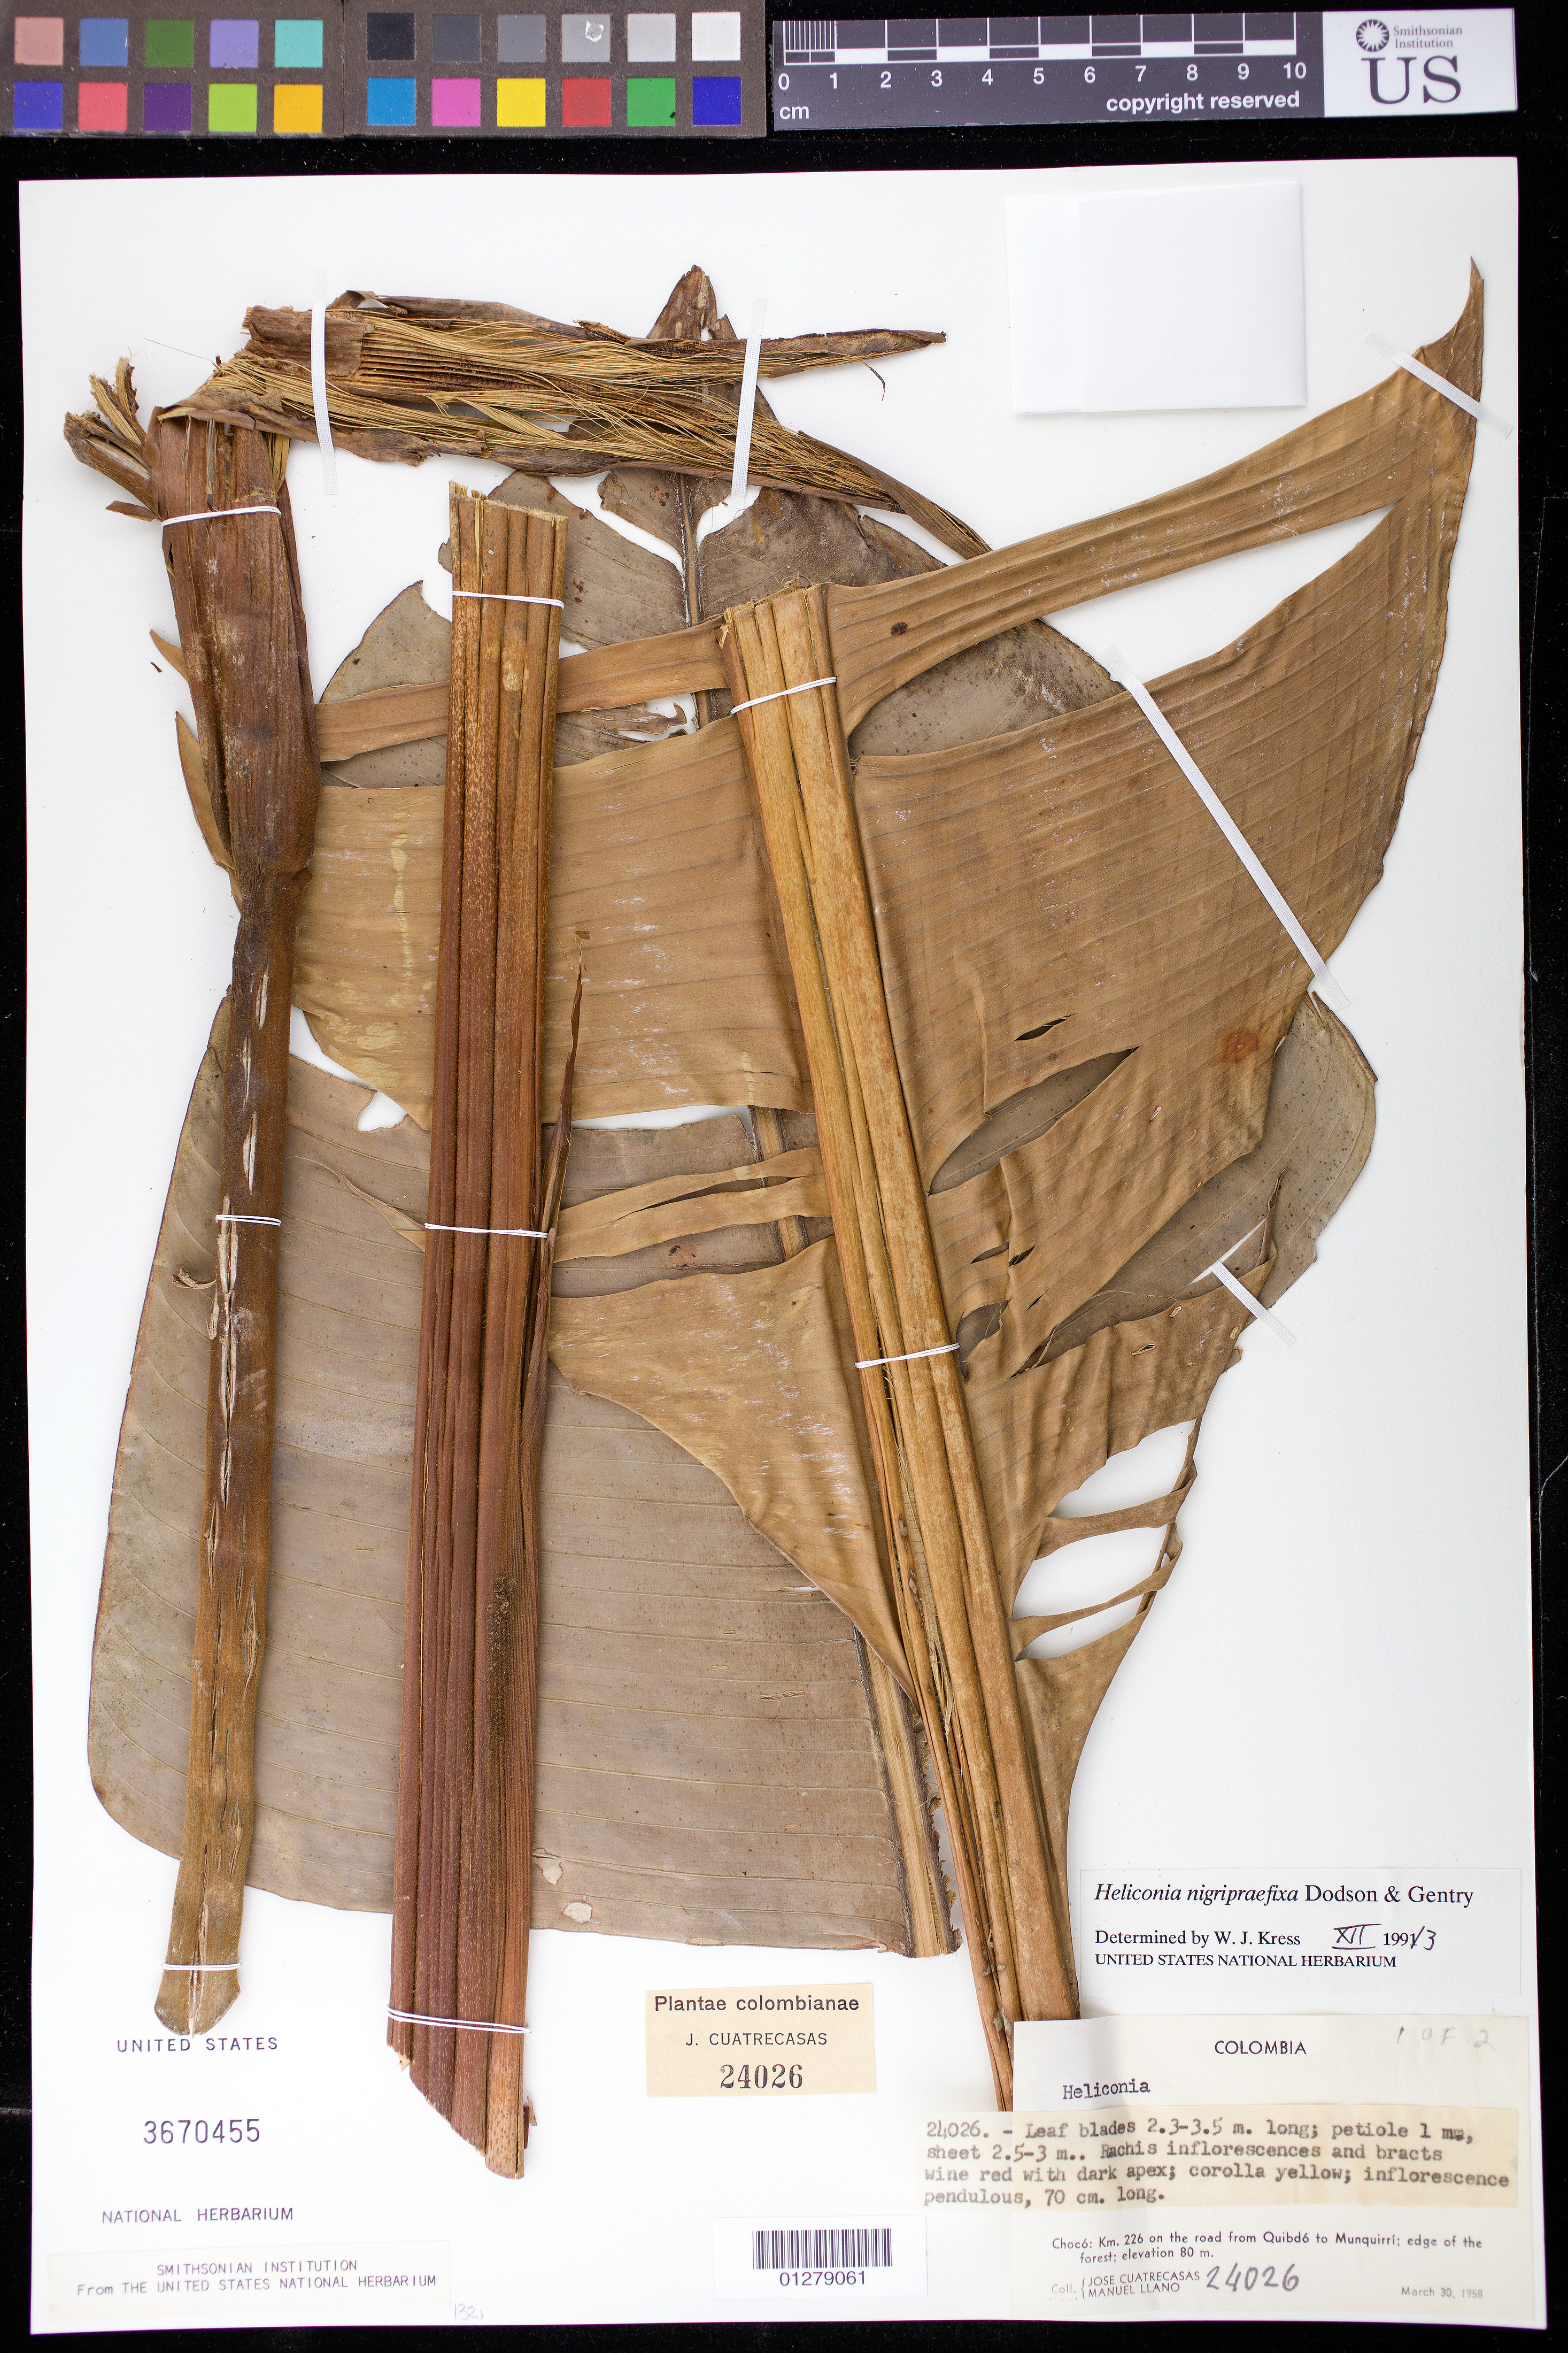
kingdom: Plantae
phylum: Tracheophyta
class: Liliopsida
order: Zingiberales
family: Heliconiaceae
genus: Heliconia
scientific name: Heliconia nigripraefixa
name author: Dodson & Gentry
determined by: Kress, W. J., (US), Smithsonian Institution - National Museum of Natural History (UNITED STATES)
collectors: J. Cuatrecasas & M. d. Llano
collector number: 24026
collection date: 1958-03-30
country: Colombia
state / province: Choco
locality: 226km. On the road from Quibdo to Munquirri.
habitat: Edge of forest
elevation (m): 80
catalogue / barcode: US 3670455